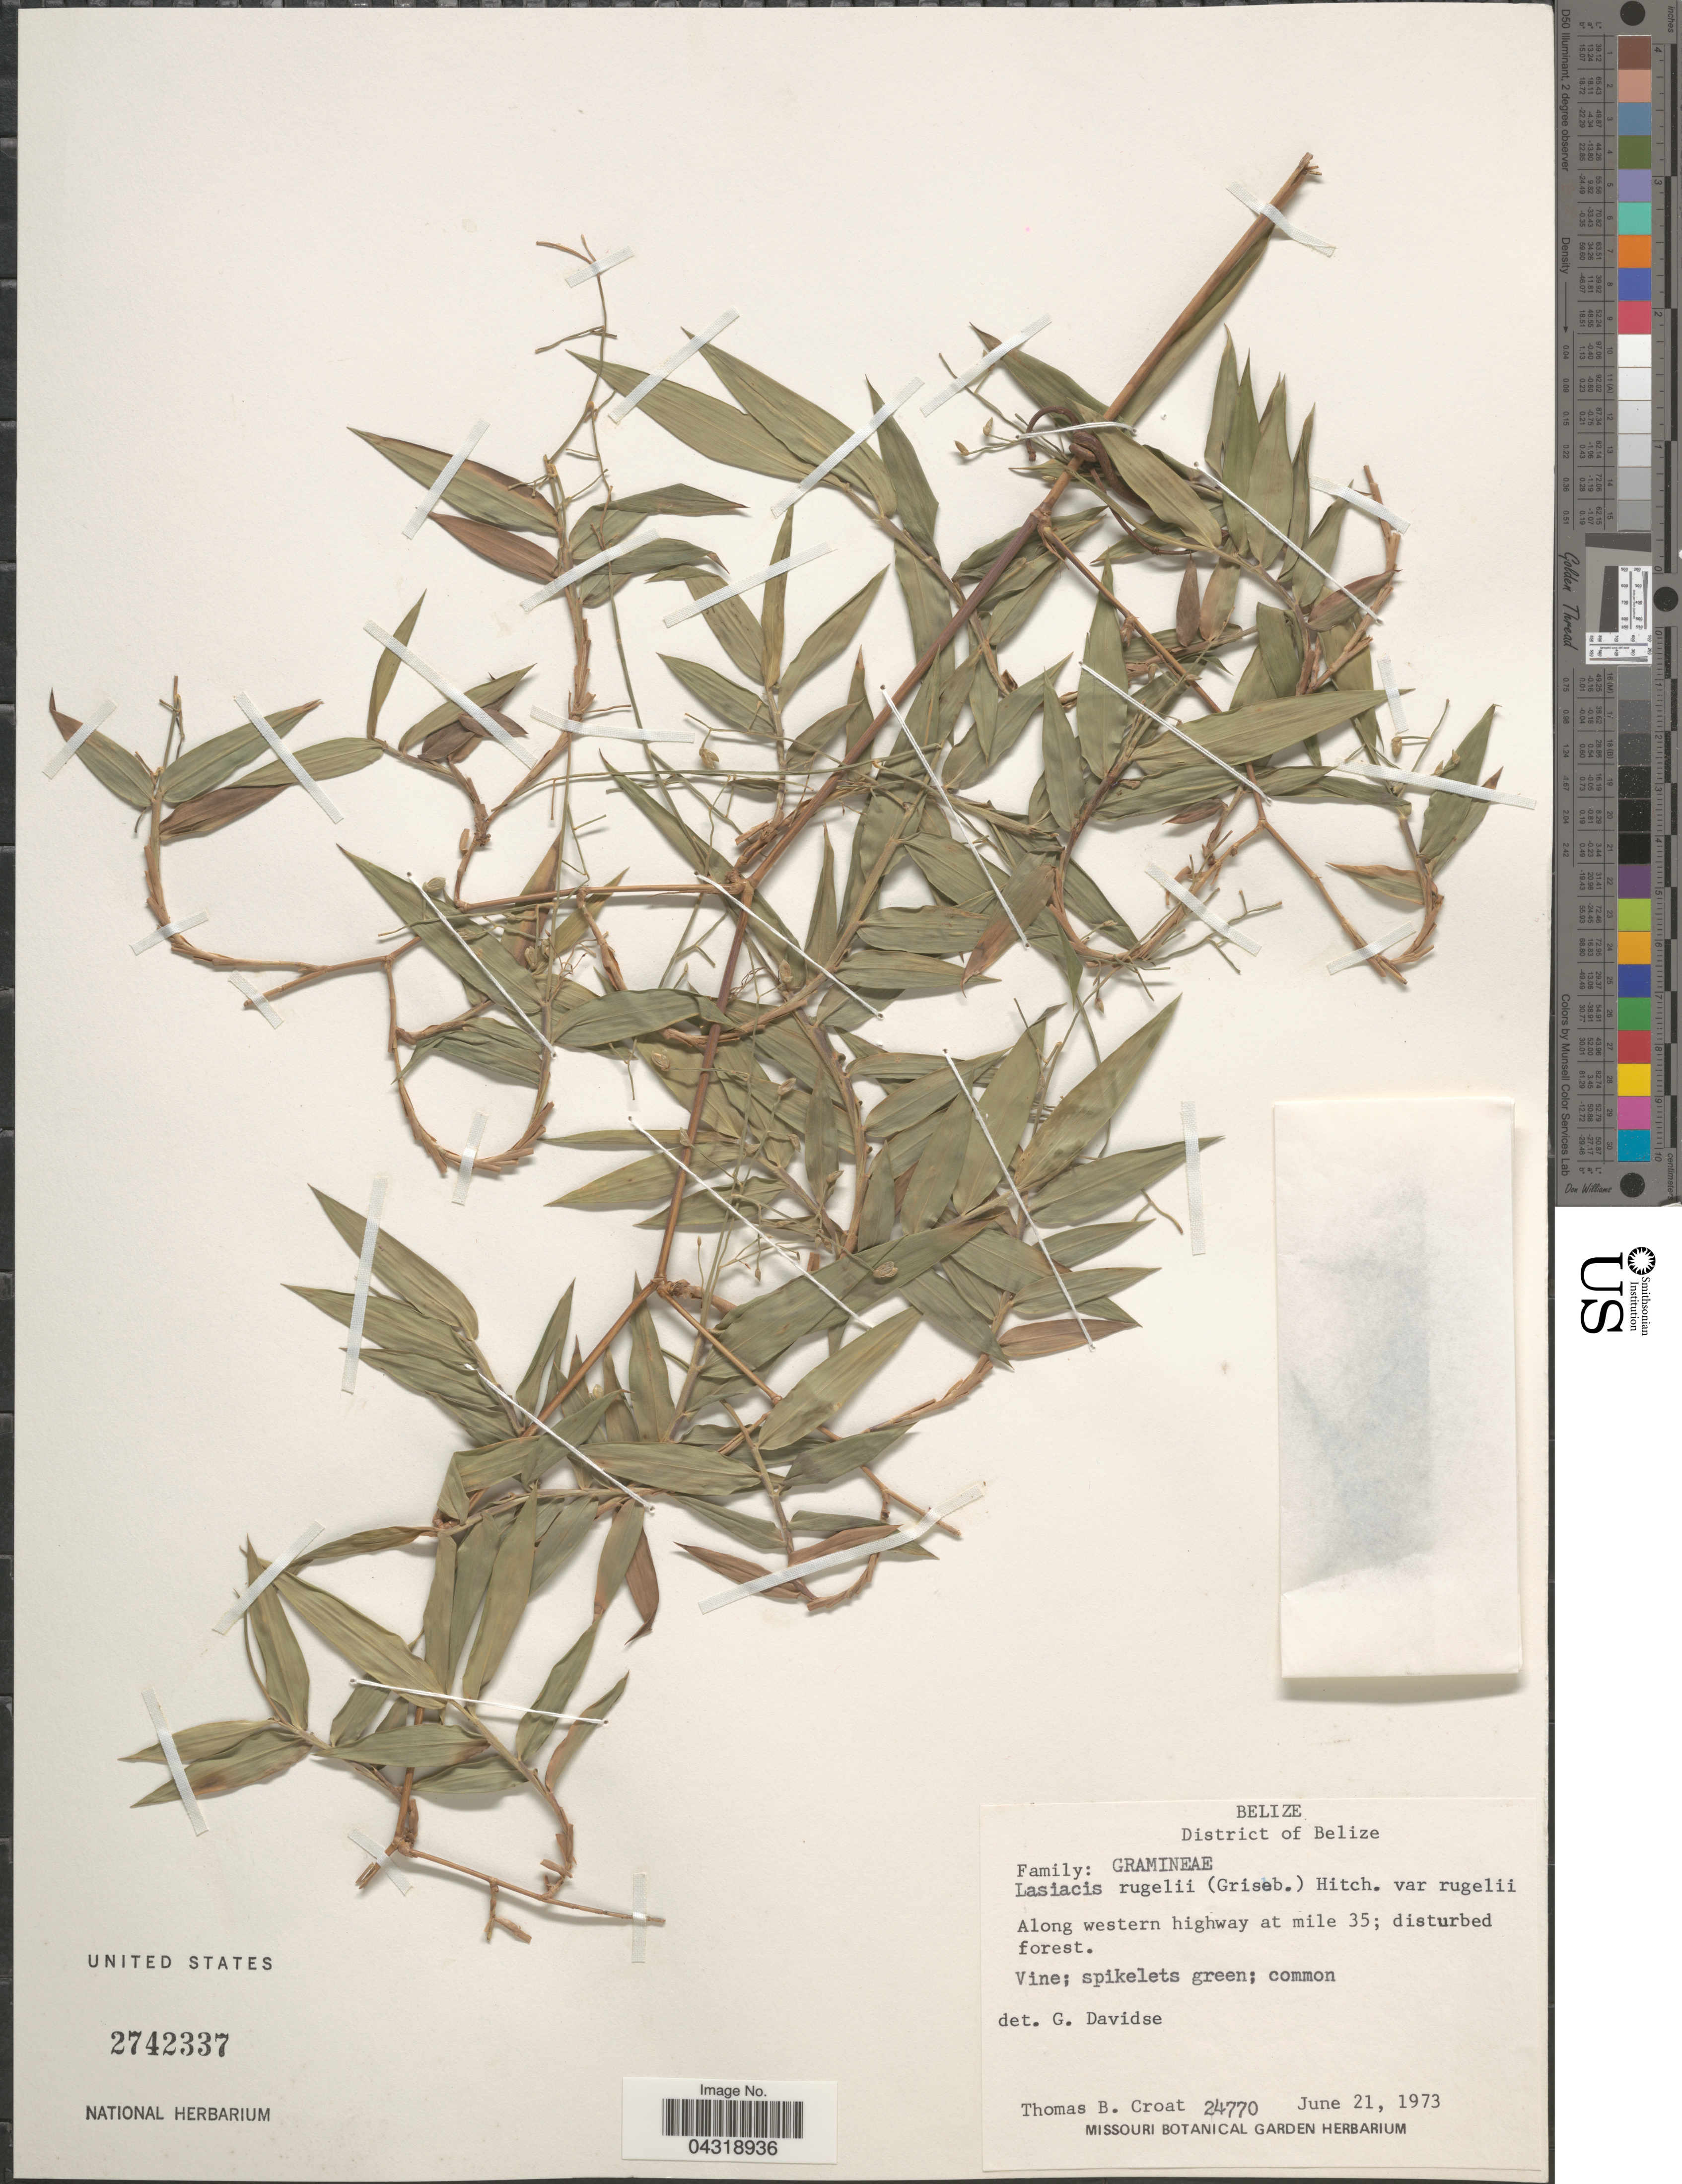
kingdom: Plantae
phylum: Tracheophyta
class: Liliopsida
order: Poales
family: Poaceae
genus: Lasiacis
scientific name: Lasiacis rugelii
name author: (Griseb.) Hitchc.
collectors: T. B. Croat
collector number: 24770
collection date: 1973-06-21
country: Belize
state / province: Belize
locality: District of Belize. Along western highway at mile 35.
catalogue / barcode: US 2742337